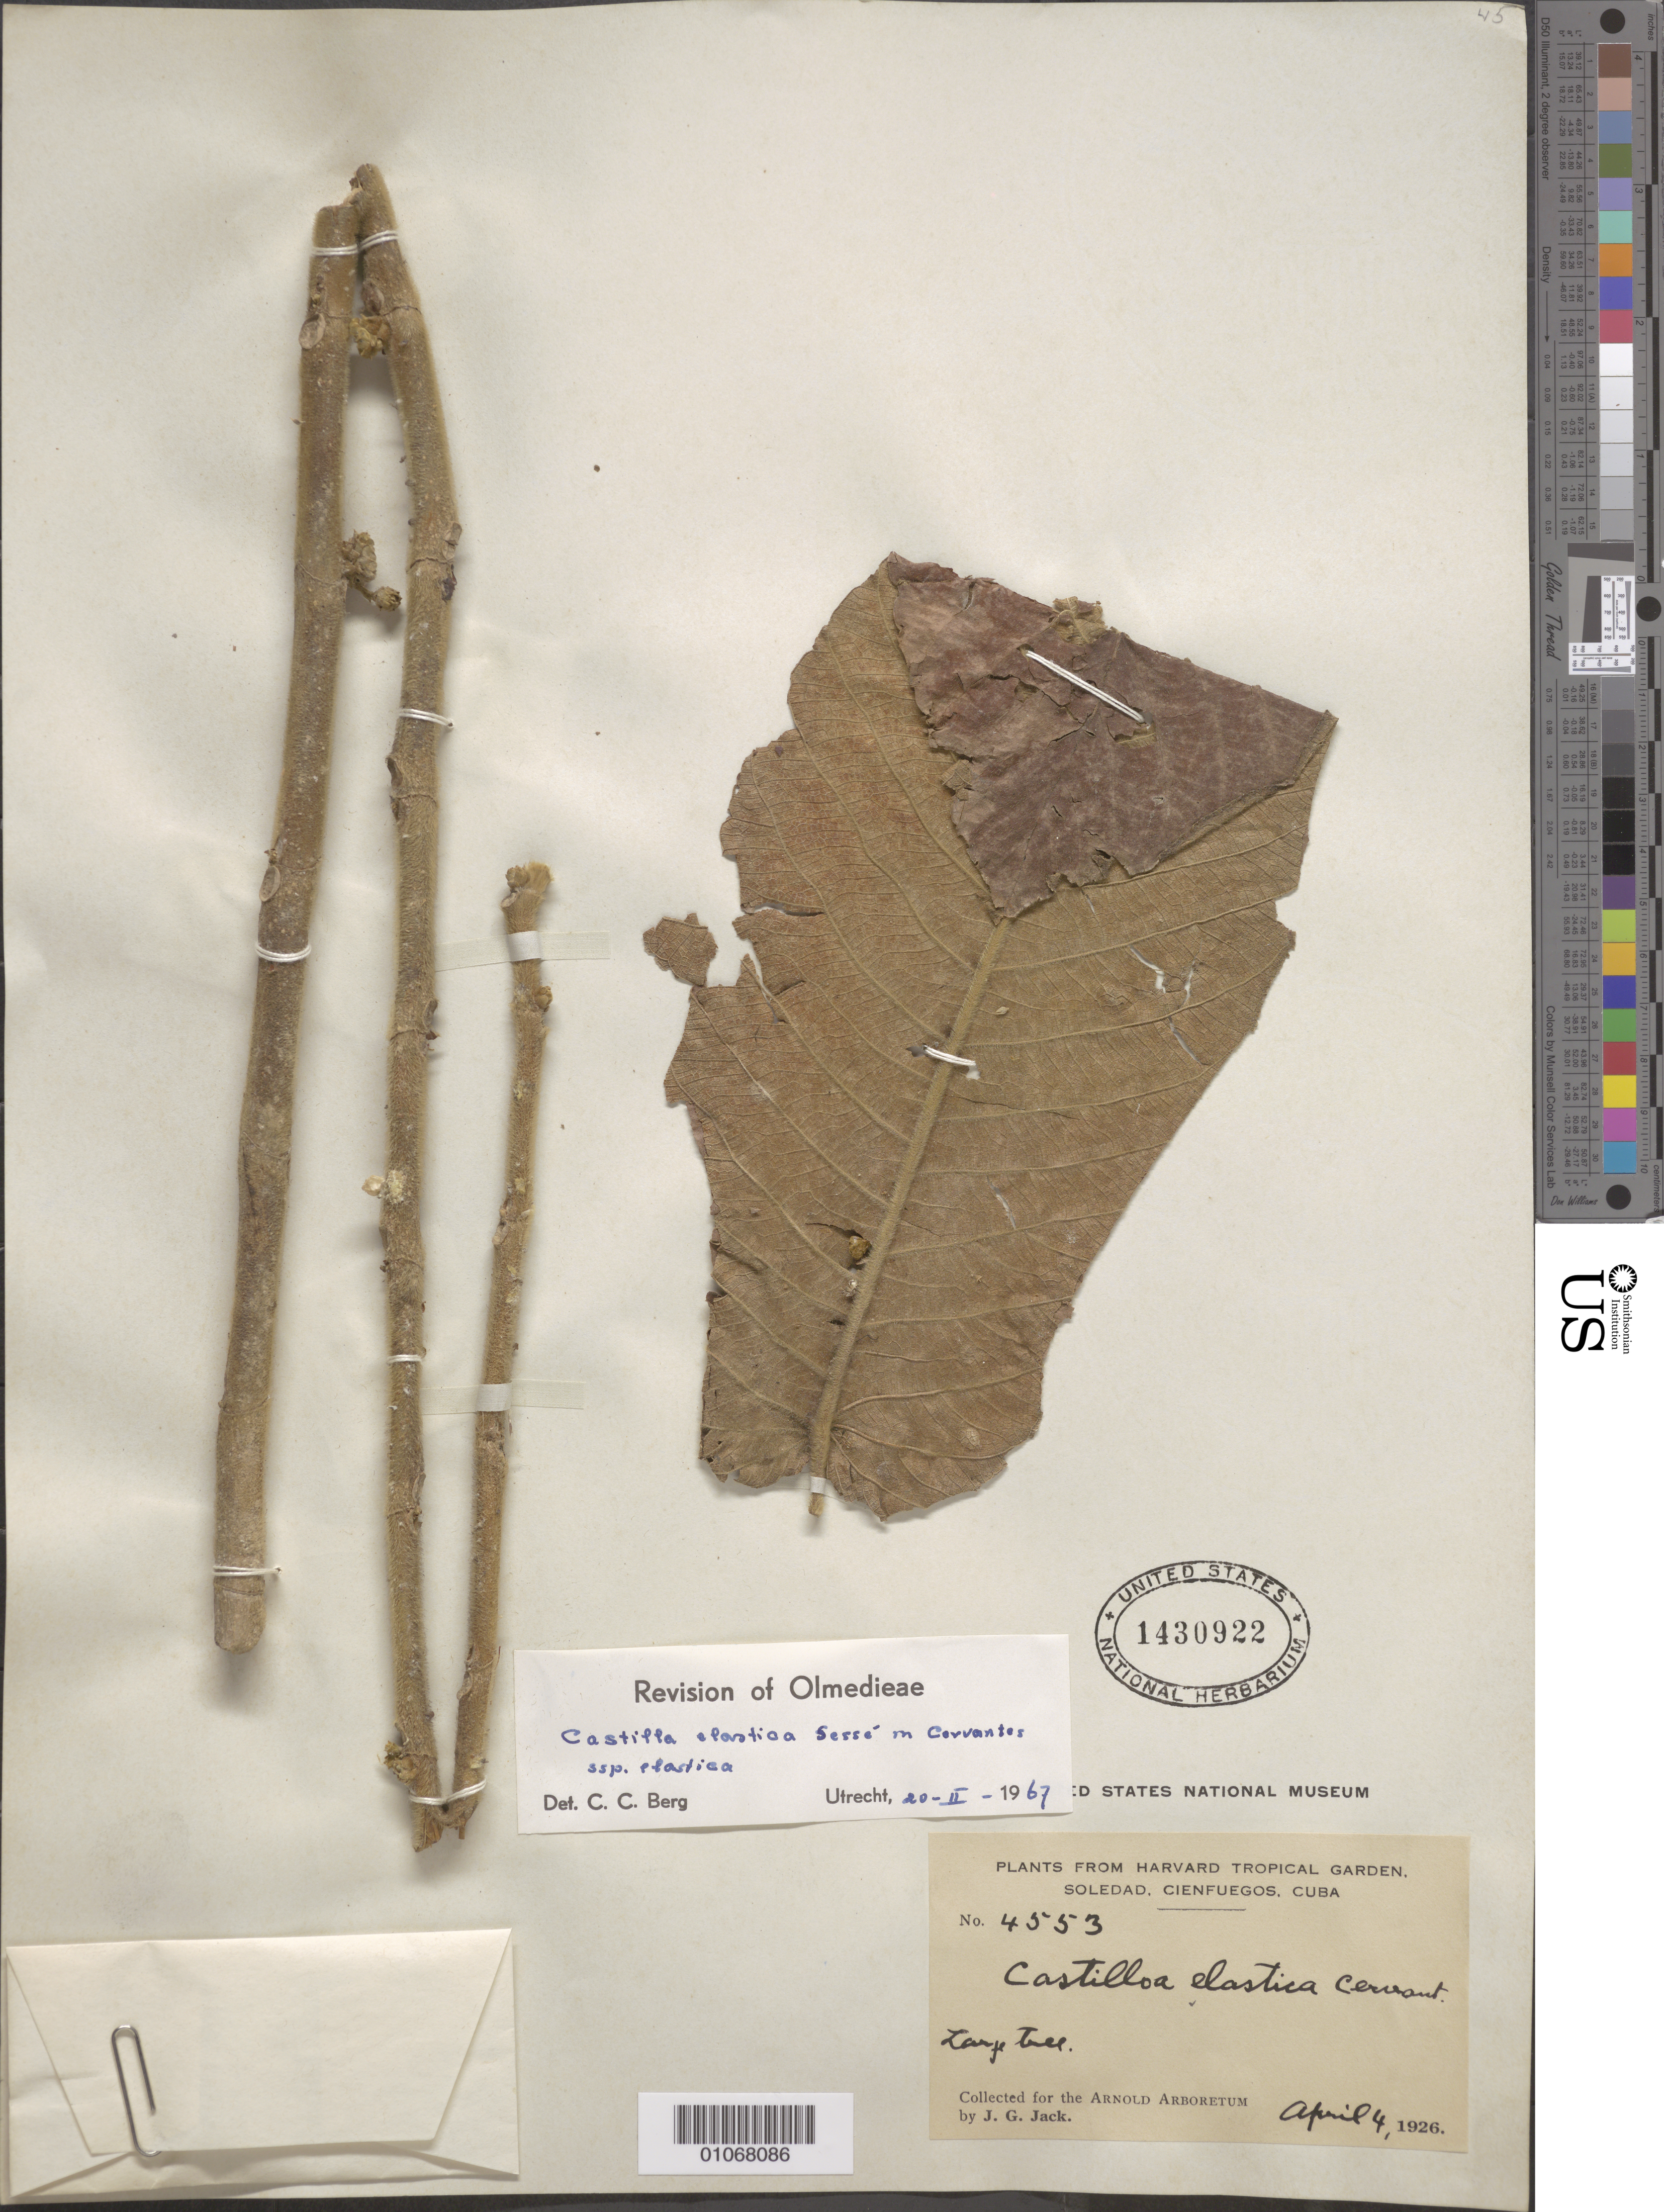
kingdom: Plantae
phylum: Tracheophyta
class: Magnoliopsida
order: Rosales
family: Moraceae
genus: Castilla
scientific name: Castilla elastica subsp. elastica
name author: Sessé ex Cerv.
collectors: J. G. Jack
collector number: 4553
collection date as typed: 04 Apr 1926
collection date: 1926-04-04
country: Cuba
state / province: Cienfuegos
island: Cuba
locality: Soledad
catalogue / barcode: US 1430922